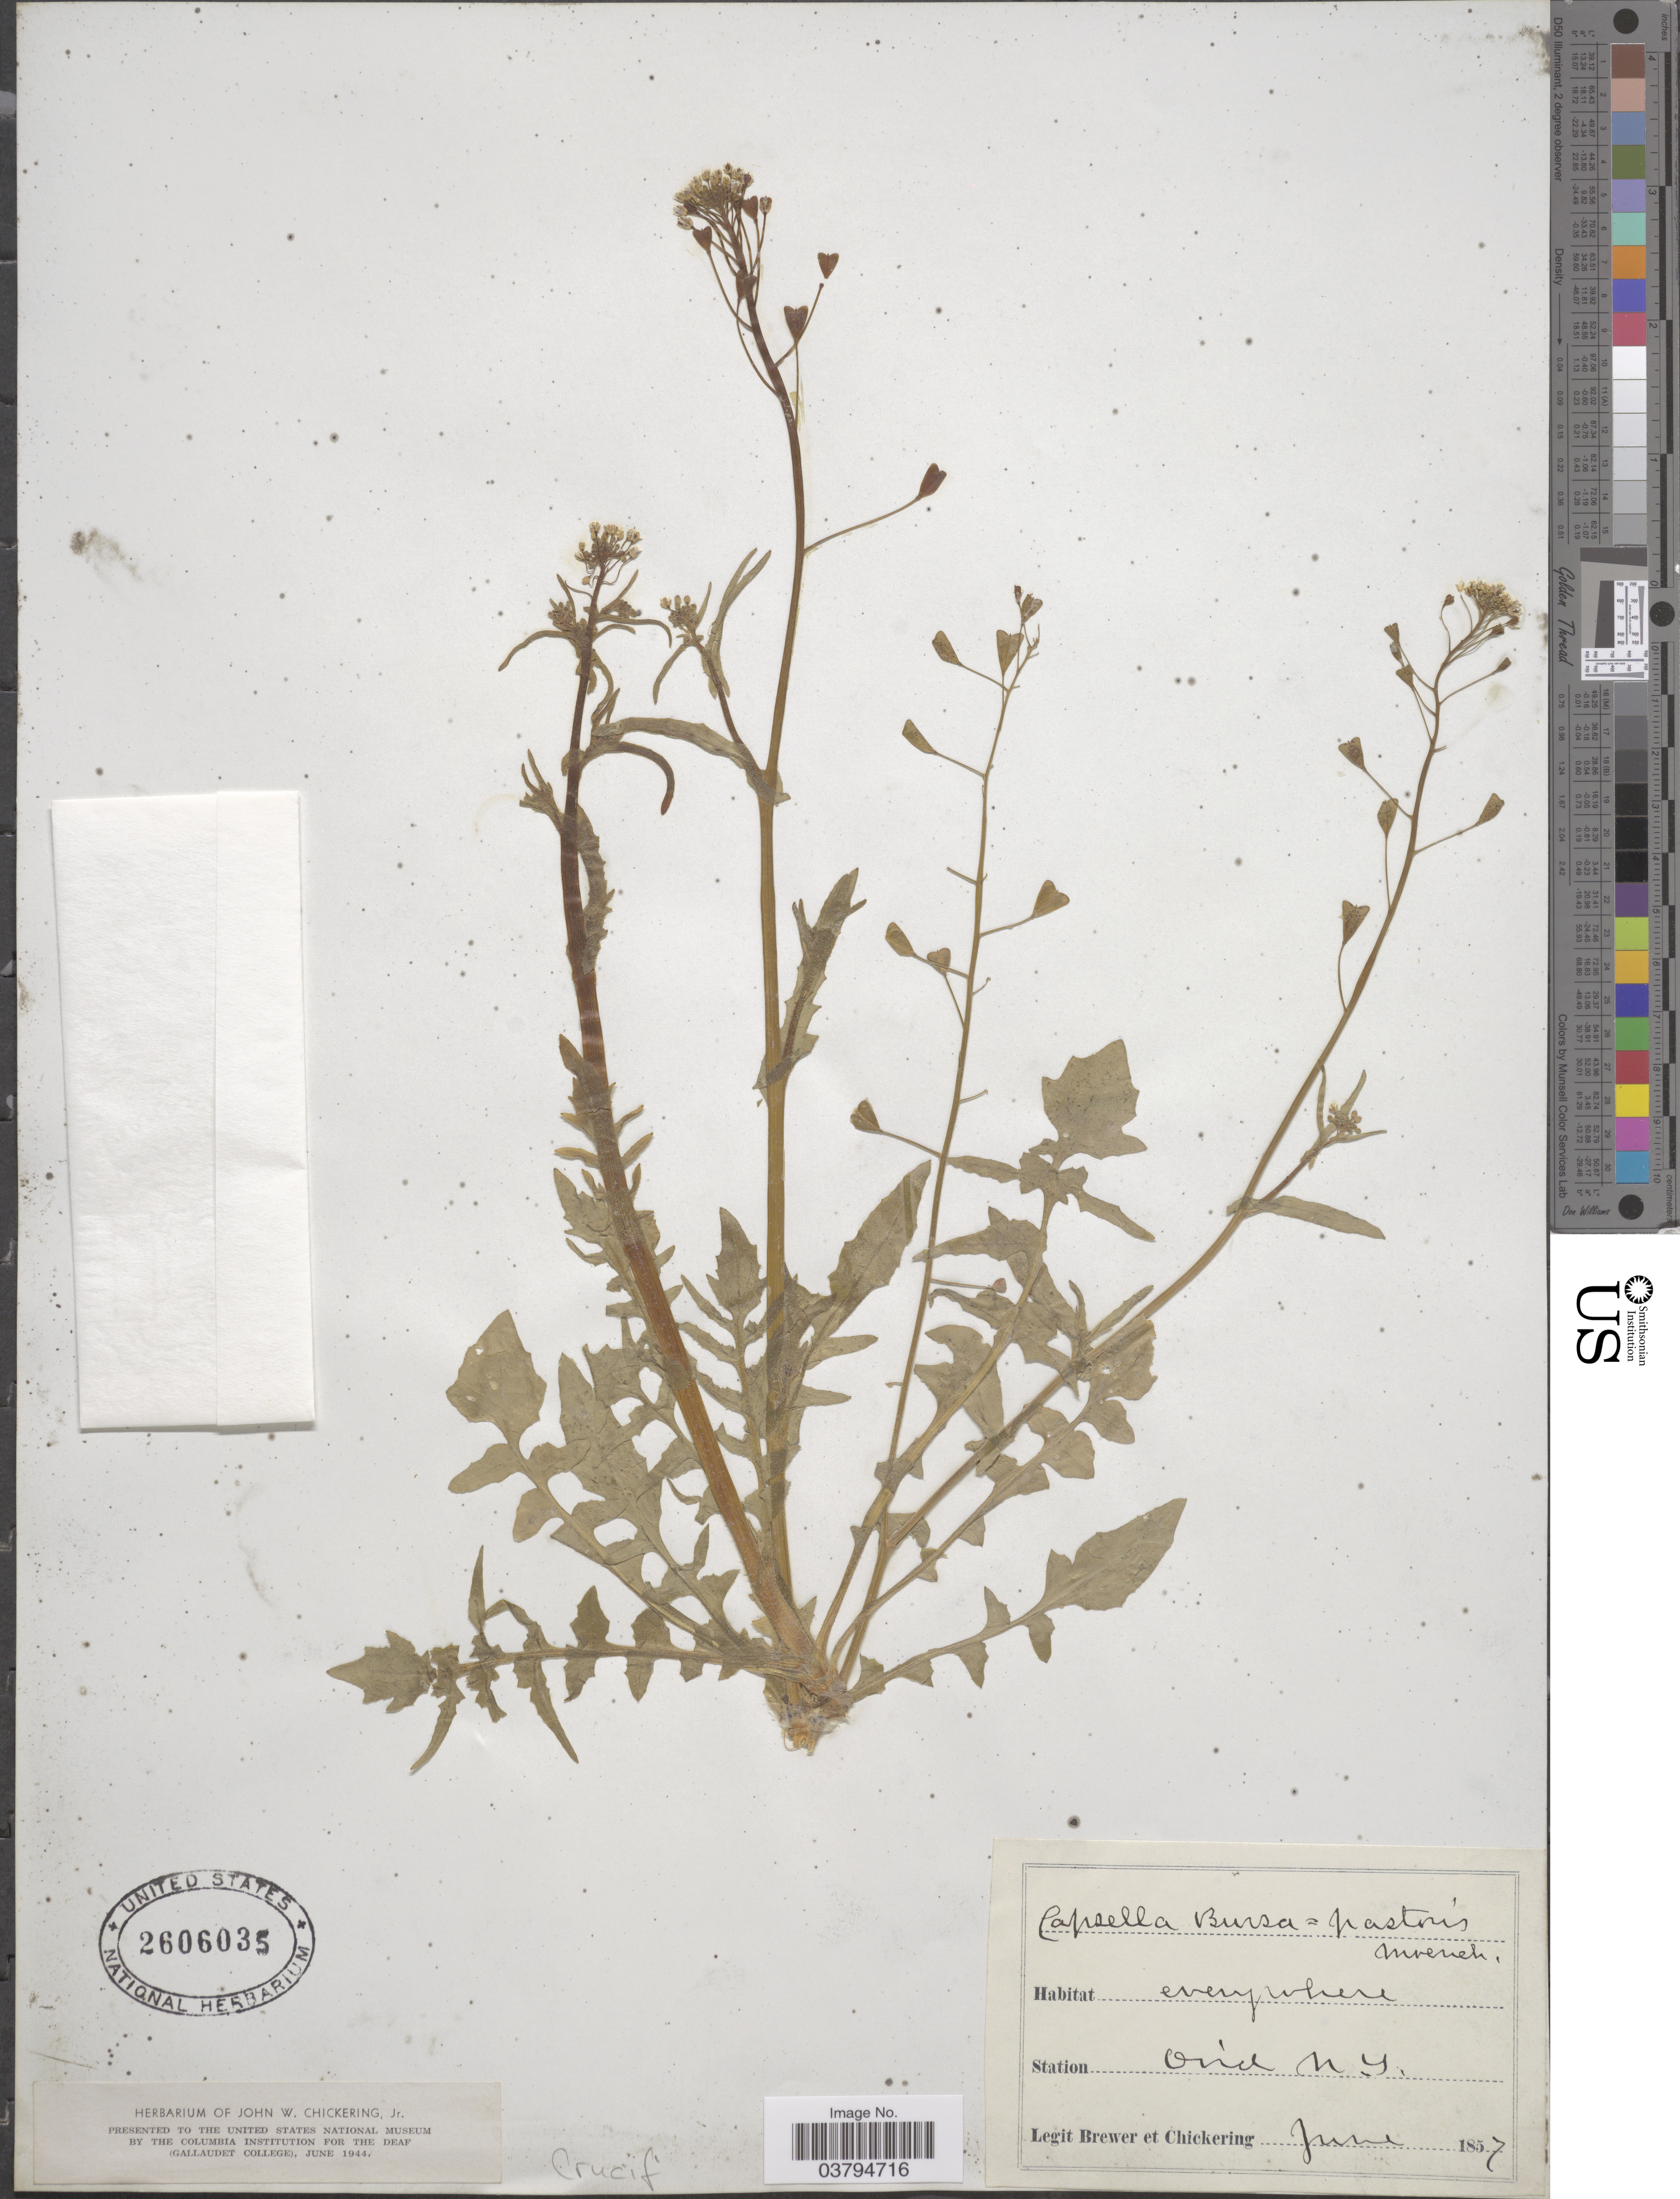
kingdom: Plantae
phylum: Tracheophyta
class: Magnoliopsida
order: Brassicales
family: Brassicaceae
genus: Capsella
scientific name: Capsella bursa-pastoris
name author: (L.) Medik.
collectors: -. Brewer & J. Chickering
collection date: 1857-06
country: United States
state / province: New York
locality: Station Ovid.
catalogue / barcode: US 2606035